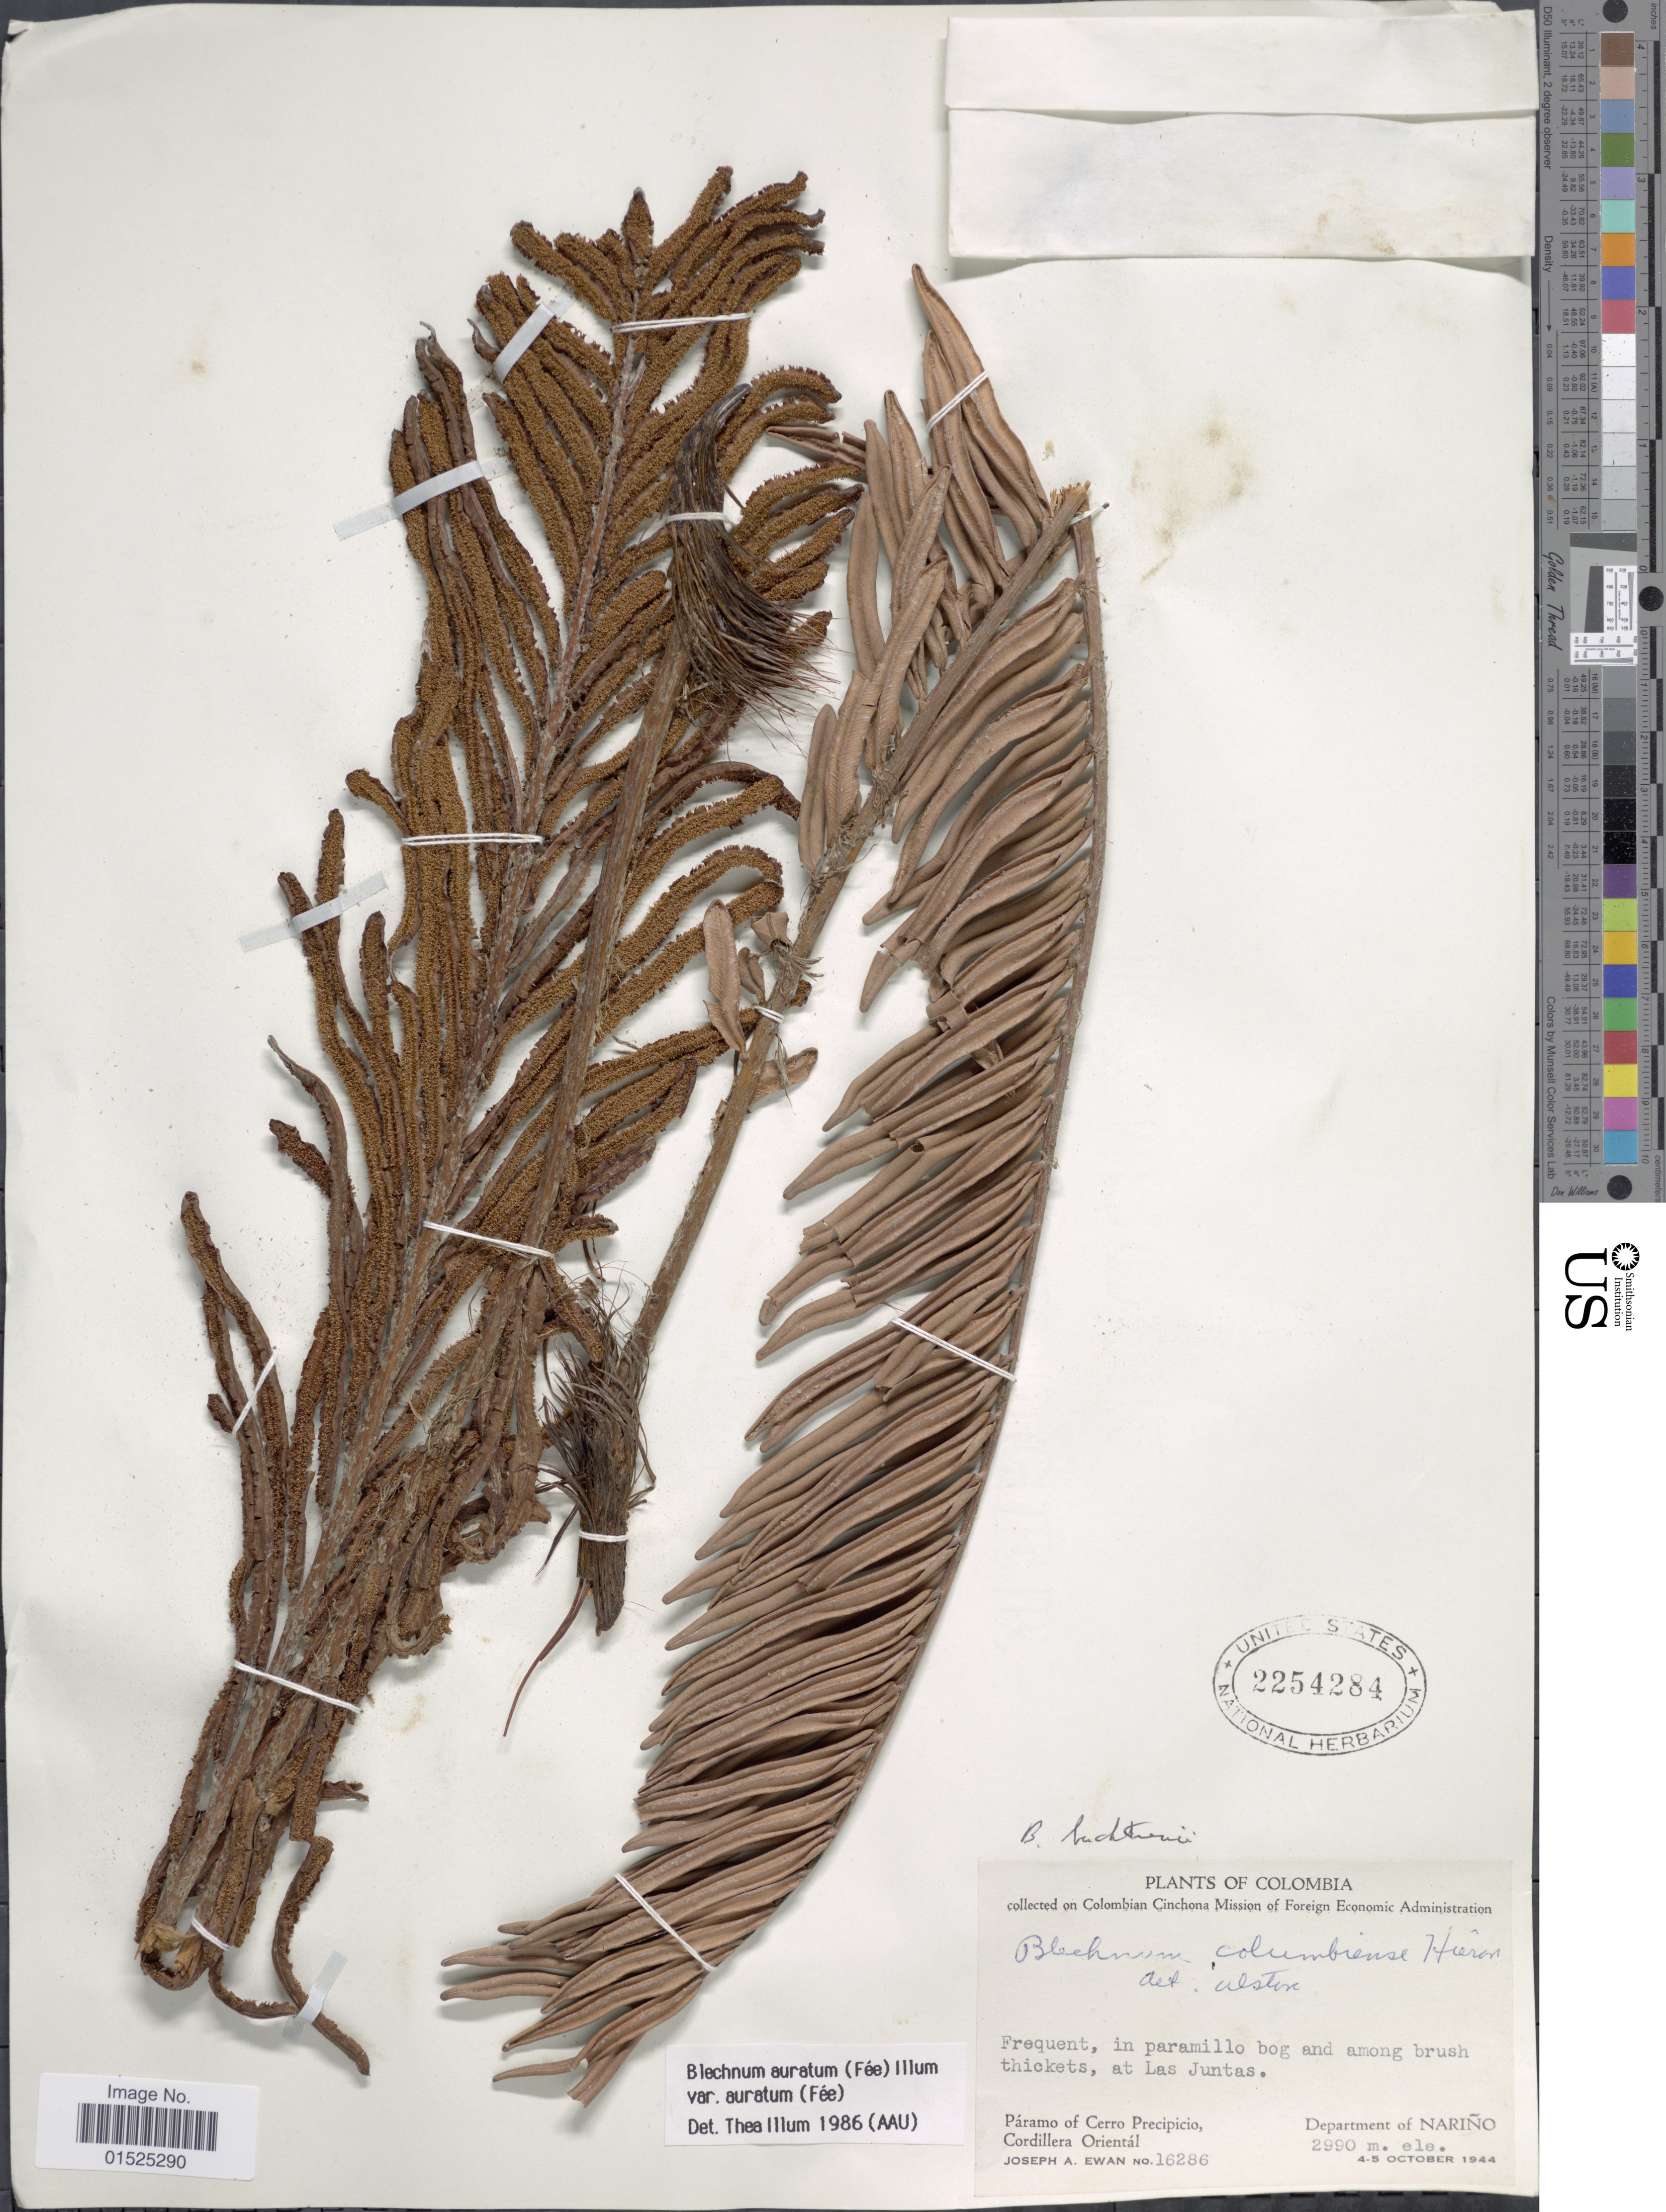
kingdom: Plantae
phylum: Tracheophyta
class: Polypodiopsida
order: Polypodiales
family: Blechnaceae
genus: Blechnum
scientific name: Blechnum auratum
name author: (Fée) R.M. Tryon & Stolze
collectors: J. A. Ewan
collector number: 16286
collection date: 1944-10-04/1944-10-05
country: Colombia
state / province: Nariño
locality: Paramo of Cerro Precipicio, Cordillera Oriental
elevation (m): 2990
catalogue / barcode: US 2254284